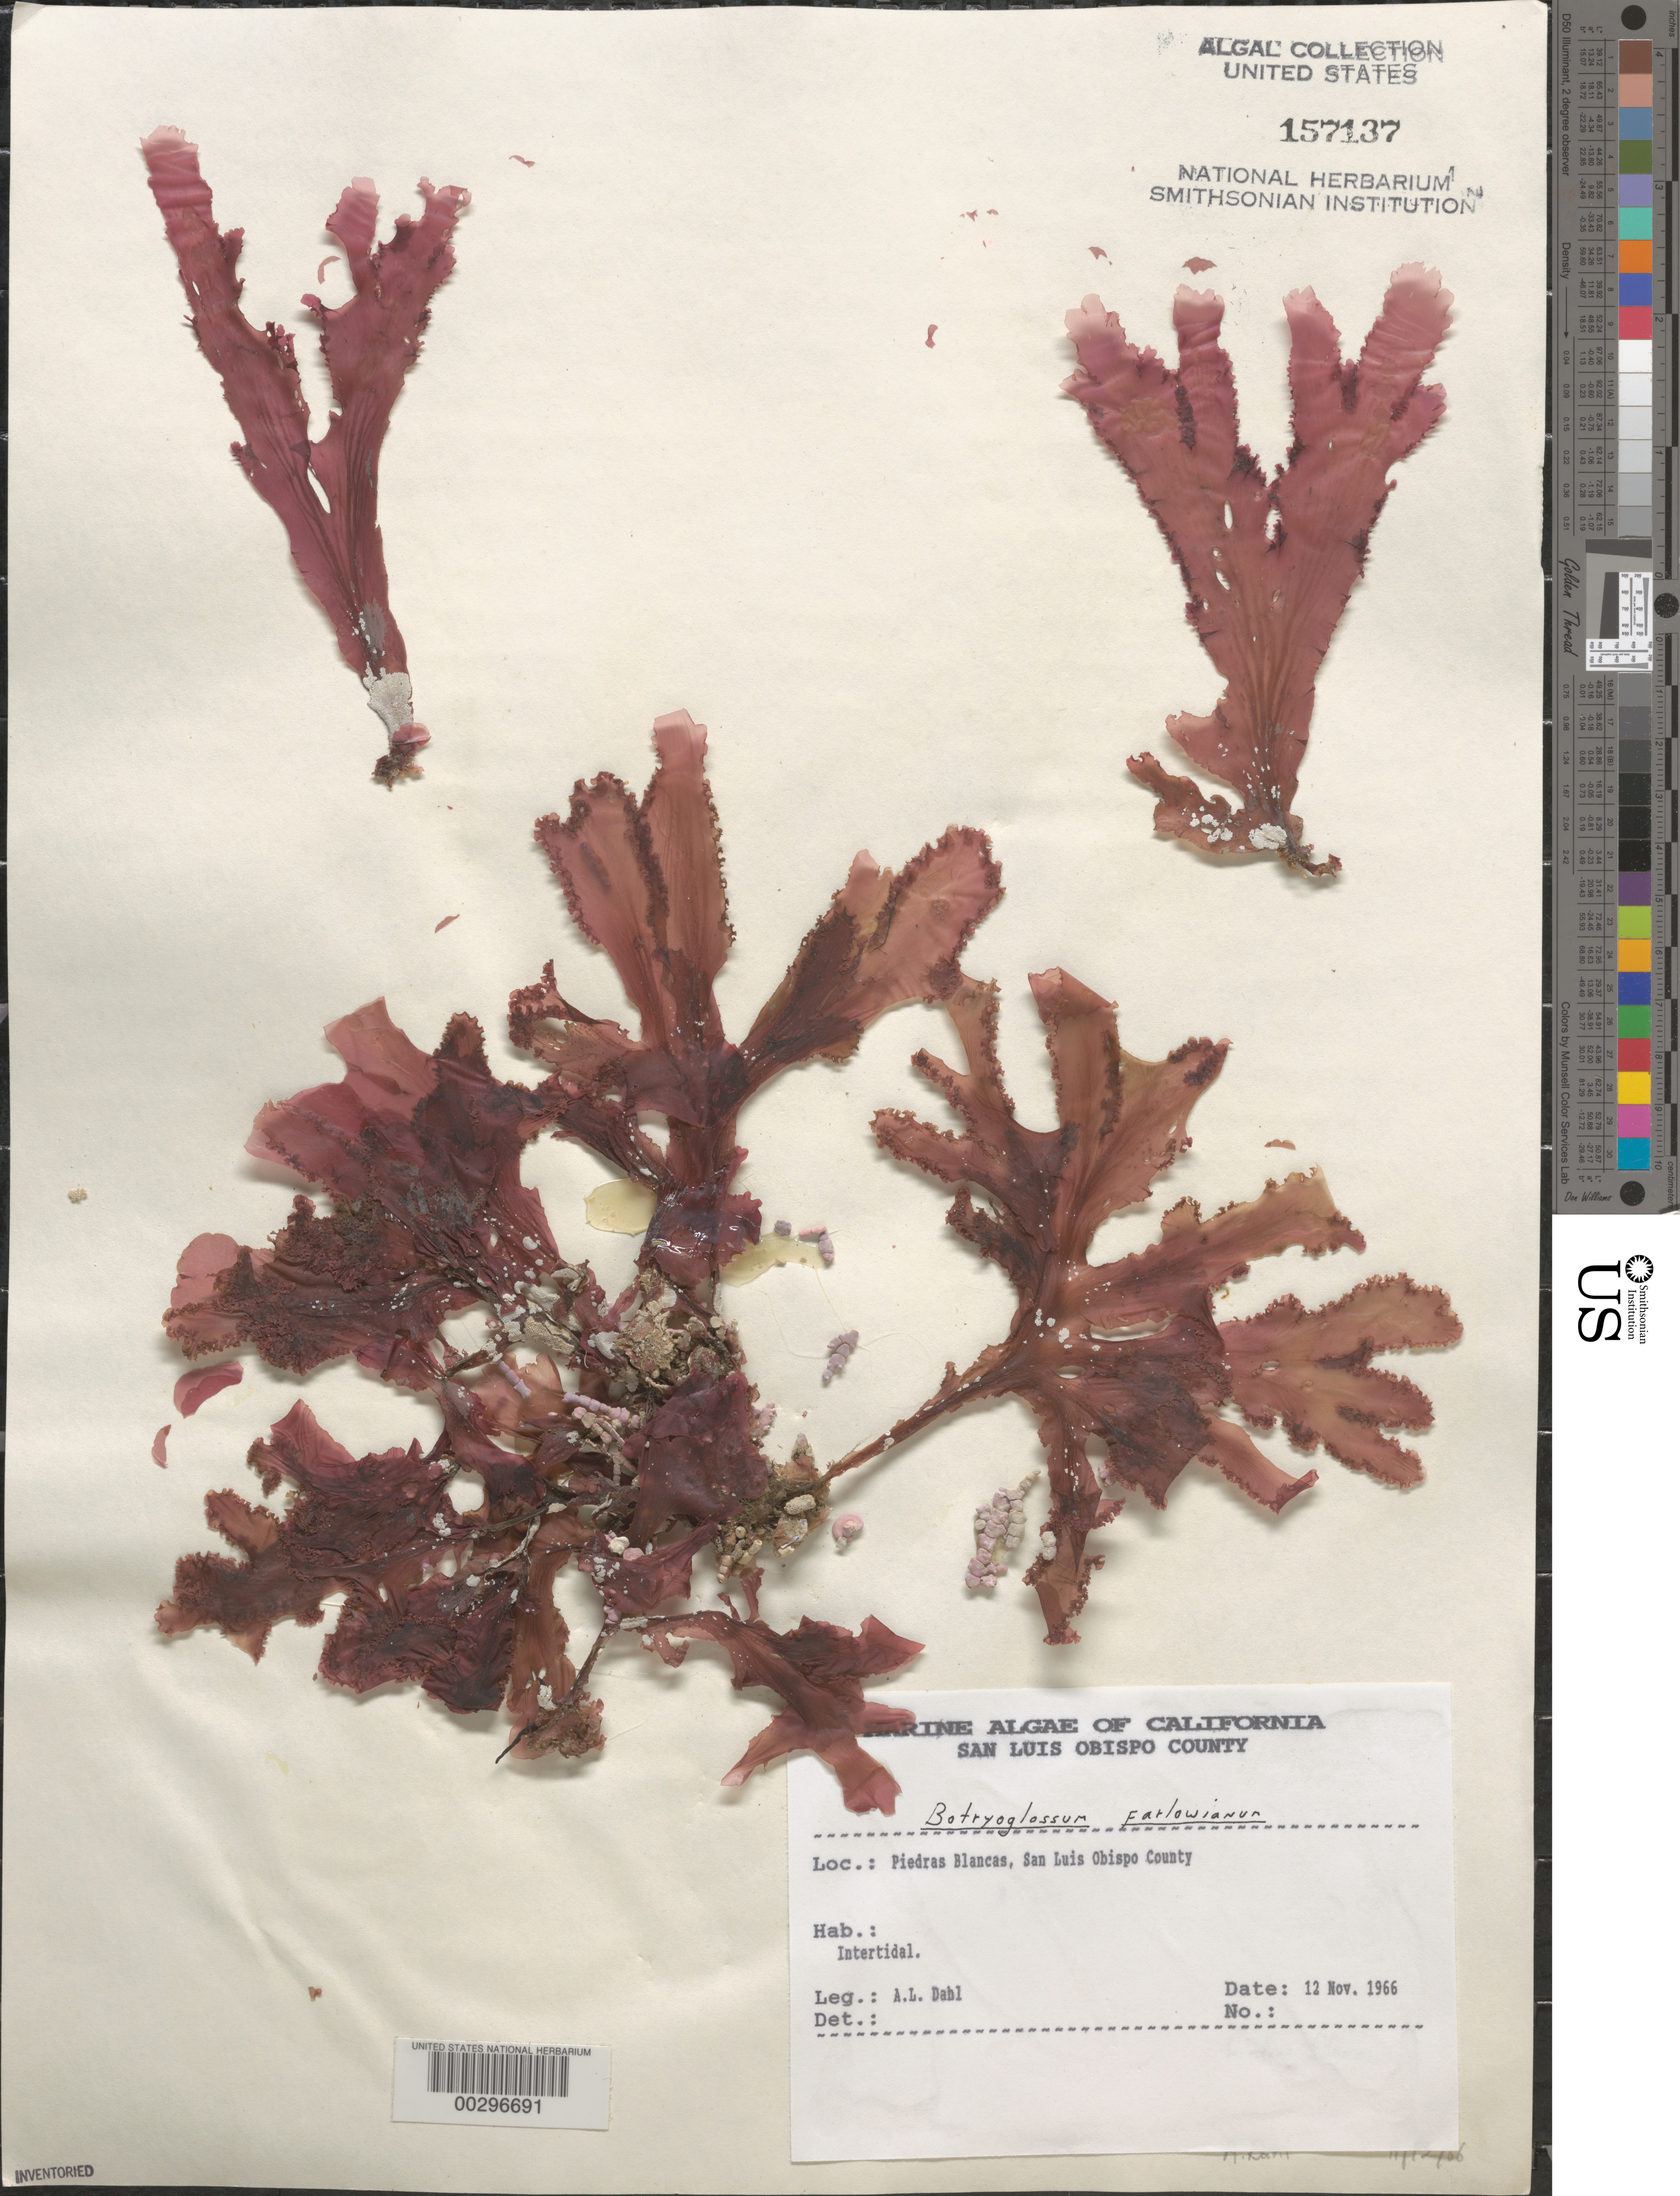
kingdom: Plantae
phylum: Rhodophyta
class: Florideophyceae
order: Ceramiales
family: Delesseriaceae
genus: Botryoglossum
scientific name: Botryoglossum farlowianum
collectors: A. Dahl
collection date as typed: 12 Nov 1966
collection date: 1966-11-12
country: United States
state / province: California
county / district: San Luis Obispo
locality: Piedras Blancas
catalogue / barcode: US 157137